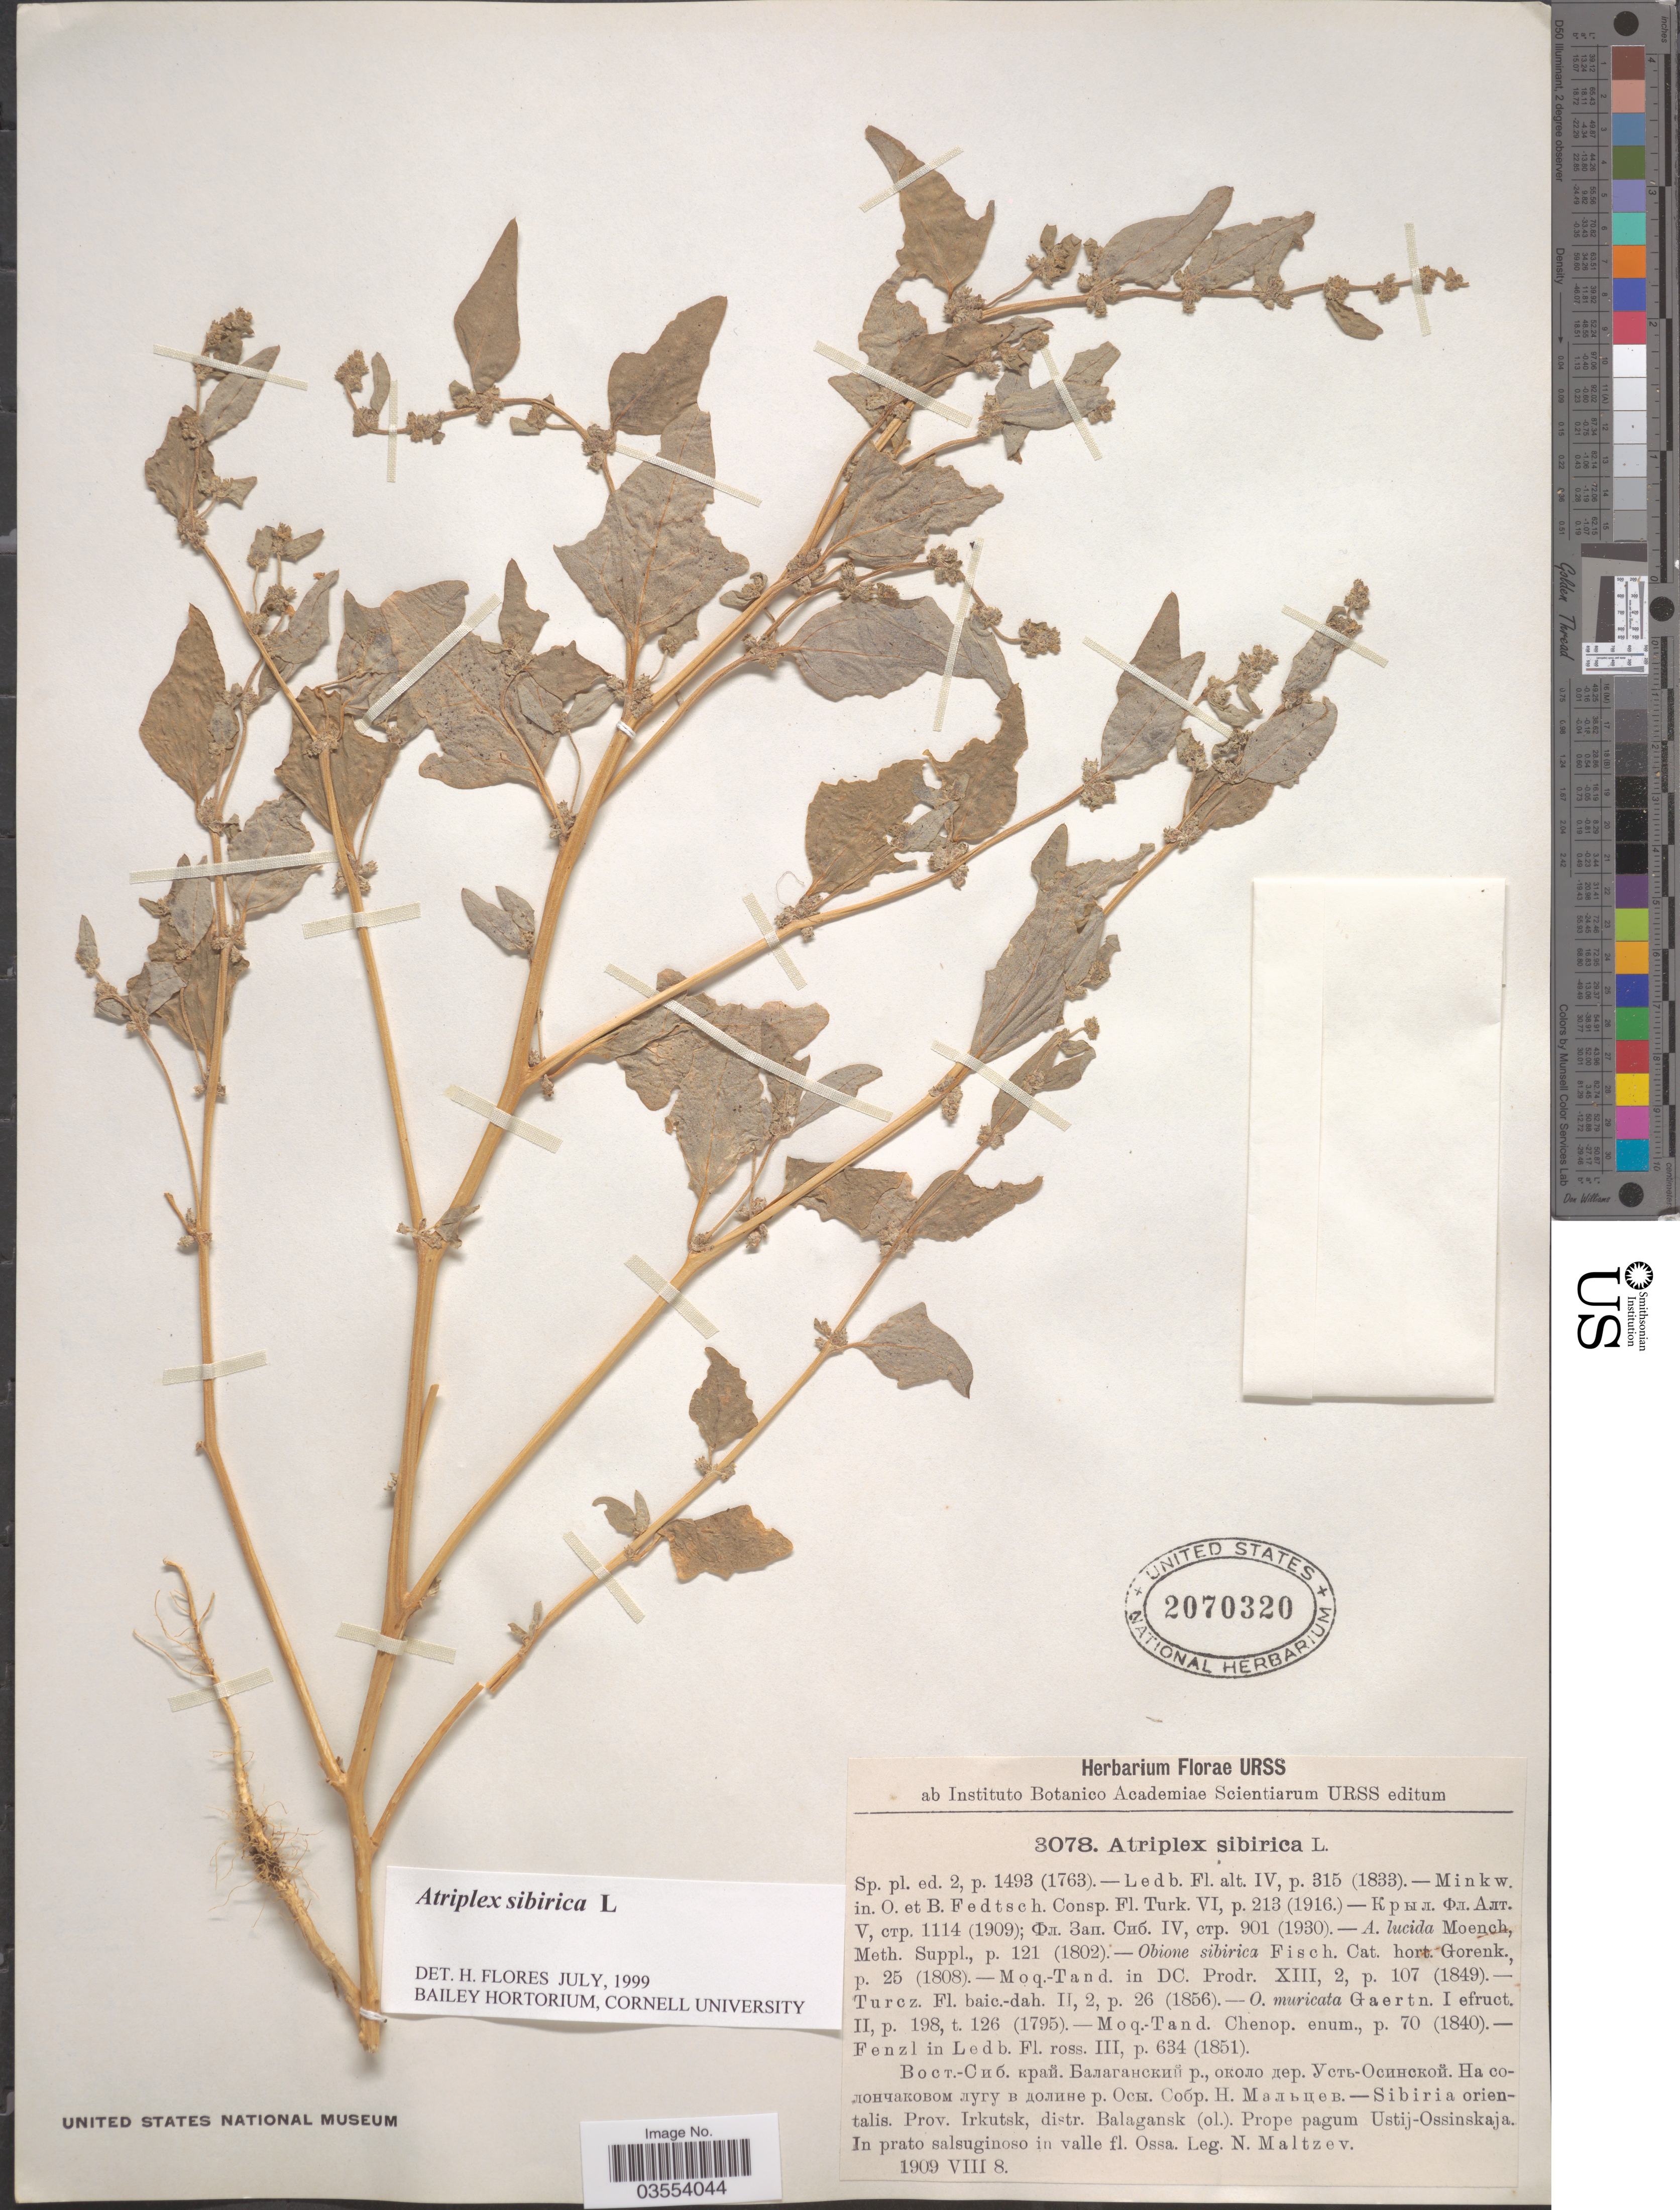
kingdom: Plantae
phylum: Tracheophyta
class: Magnoliopsida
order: Caryophyllales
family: Amaranthaceae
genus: Atriplex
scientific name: Atriplex sibirica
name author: L.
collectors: N. Maltzev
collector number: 3078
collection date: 1909-08-08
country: Russian Federation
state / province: Irkutsk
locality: Sibiria orientalis. Distr. Balagansk (ol.). Prope pagum Ustij-Ossinskaja. In prato salsuginoso in valle fl. Ossa.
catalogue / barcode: US 2070320